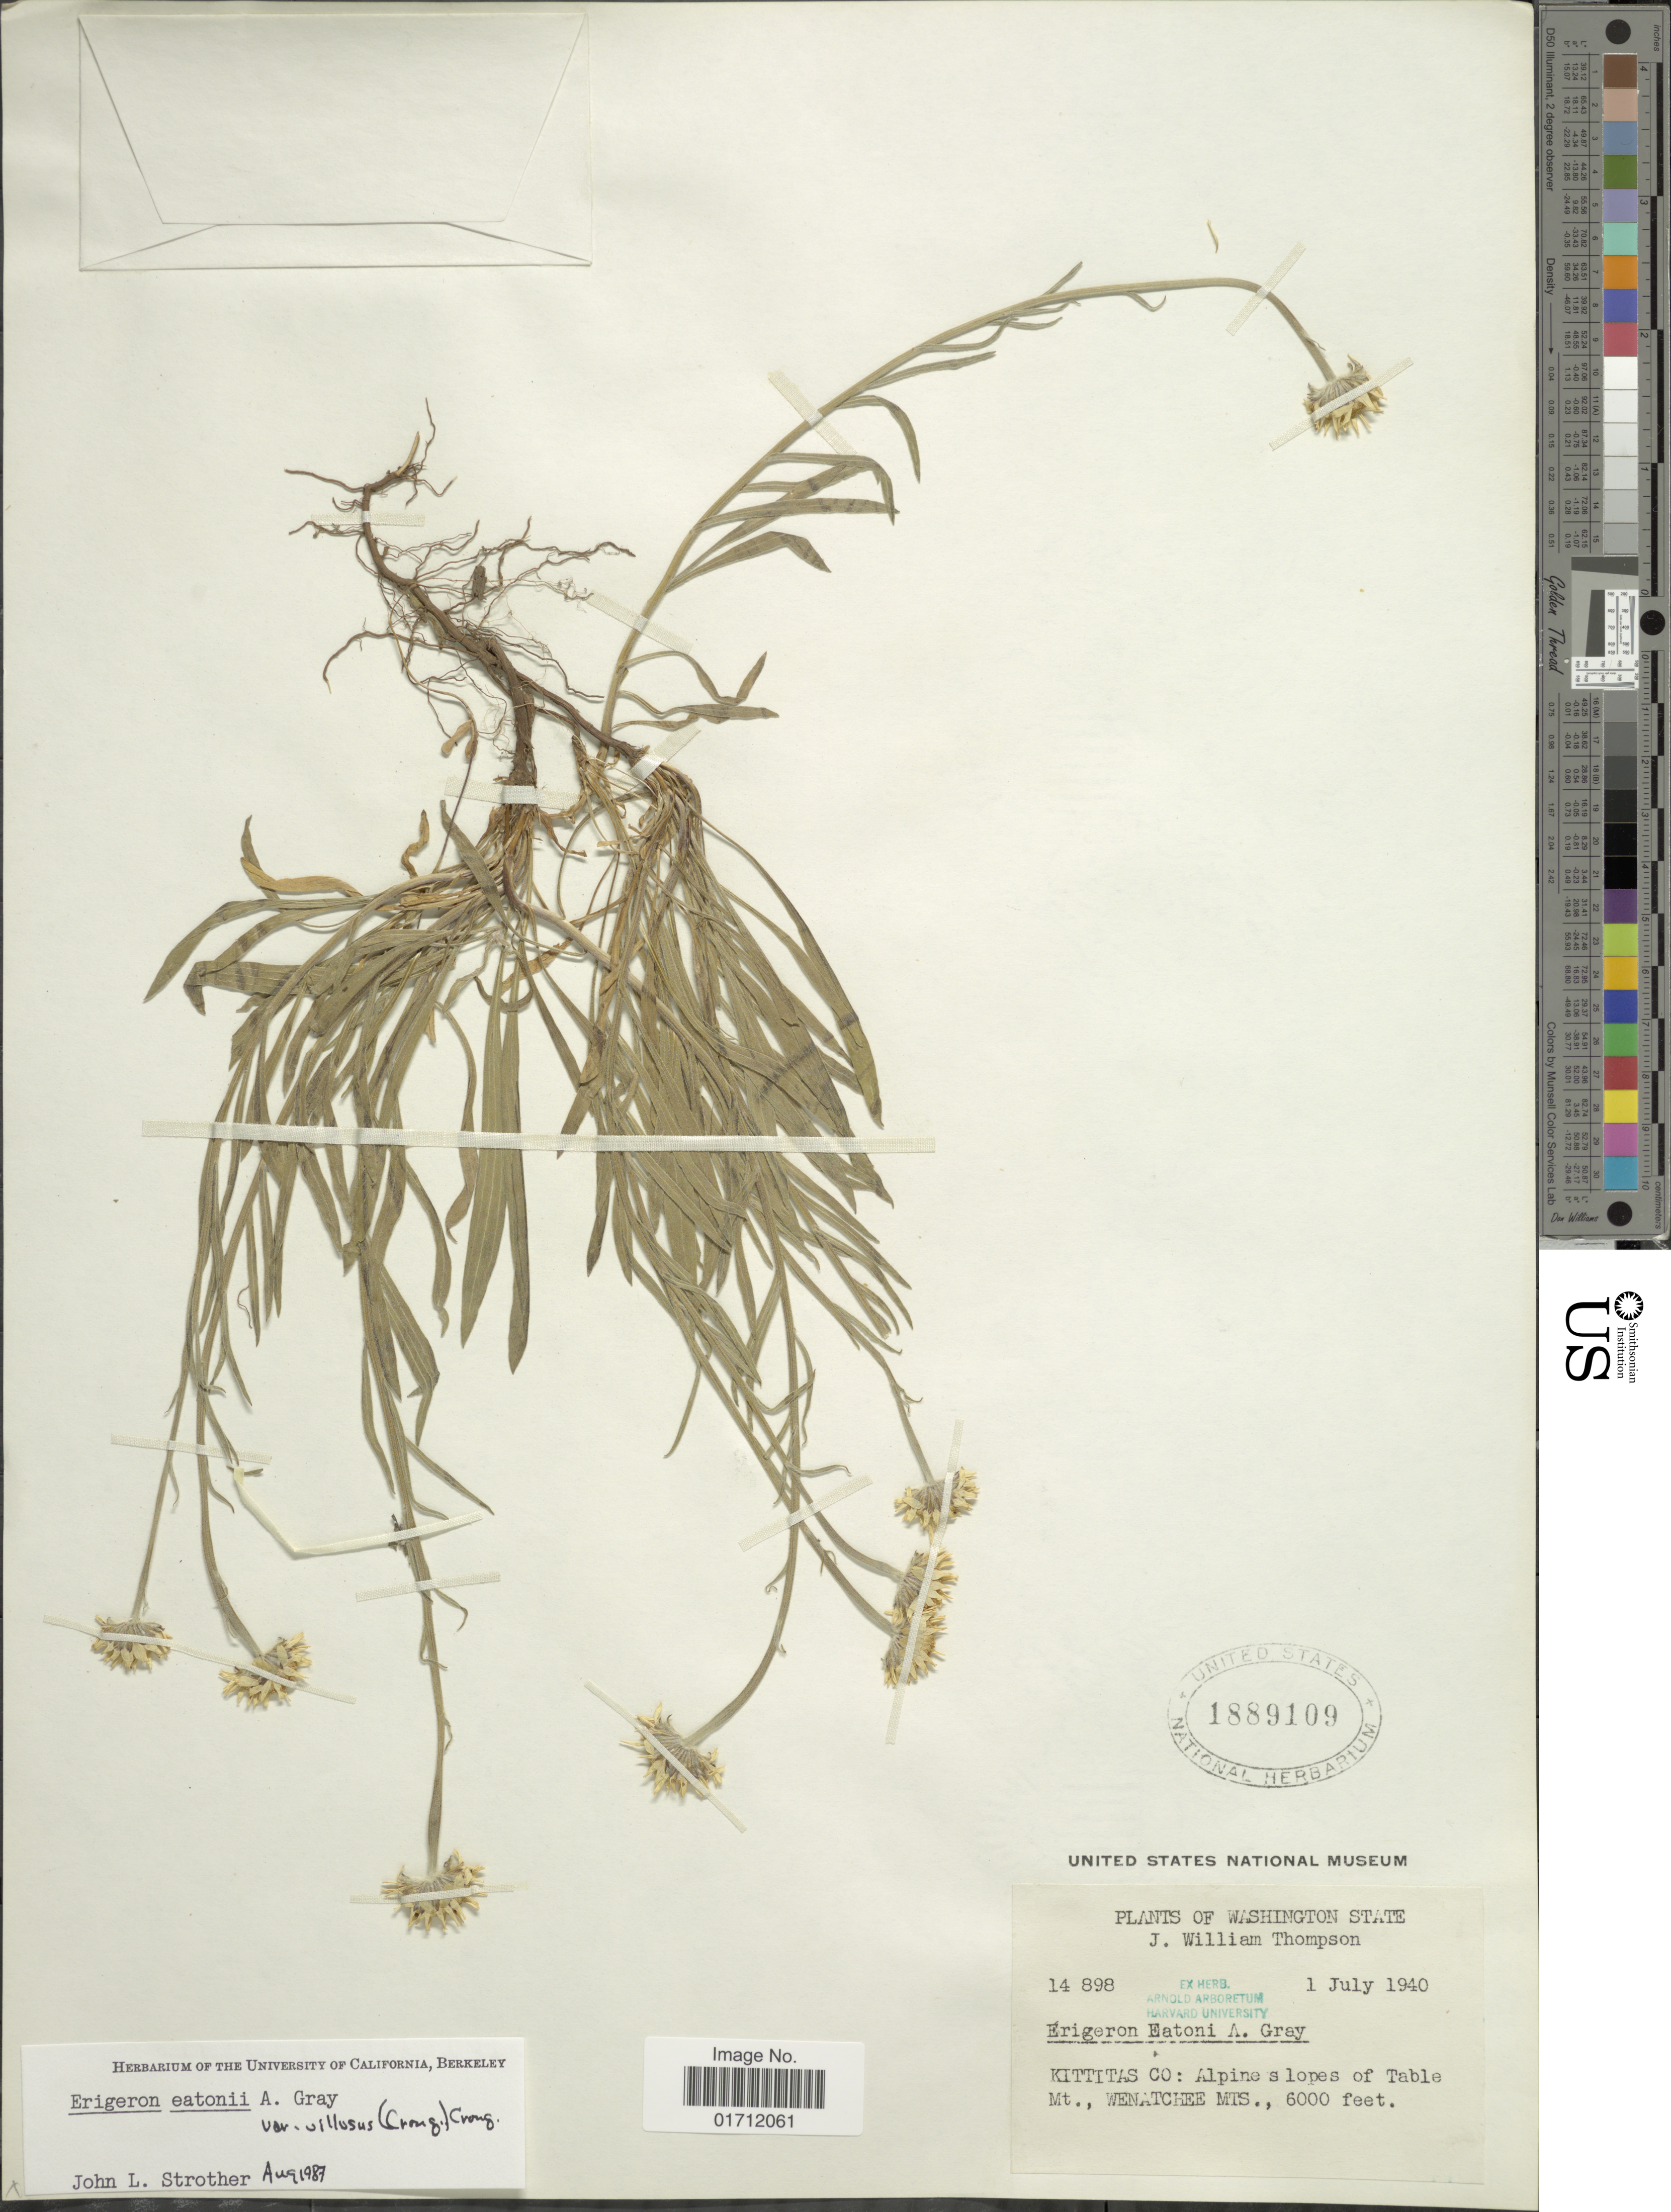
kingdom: Plantae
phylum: Tracheophyta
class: Magnoliopsida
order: Asterales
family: Asteraceae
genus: Erigeron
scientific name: Erigeron eatonii var. villosus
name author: (Cronq.) Cronq.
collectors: J. W. Thompson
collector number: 14898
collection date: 1940-07-01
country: United States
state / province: Washington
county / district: Kittitas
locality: Kittitas Co.: Alpine slopes of Table Mt., Wenatchee Mts.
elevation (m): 1829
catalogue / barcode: US 1889109